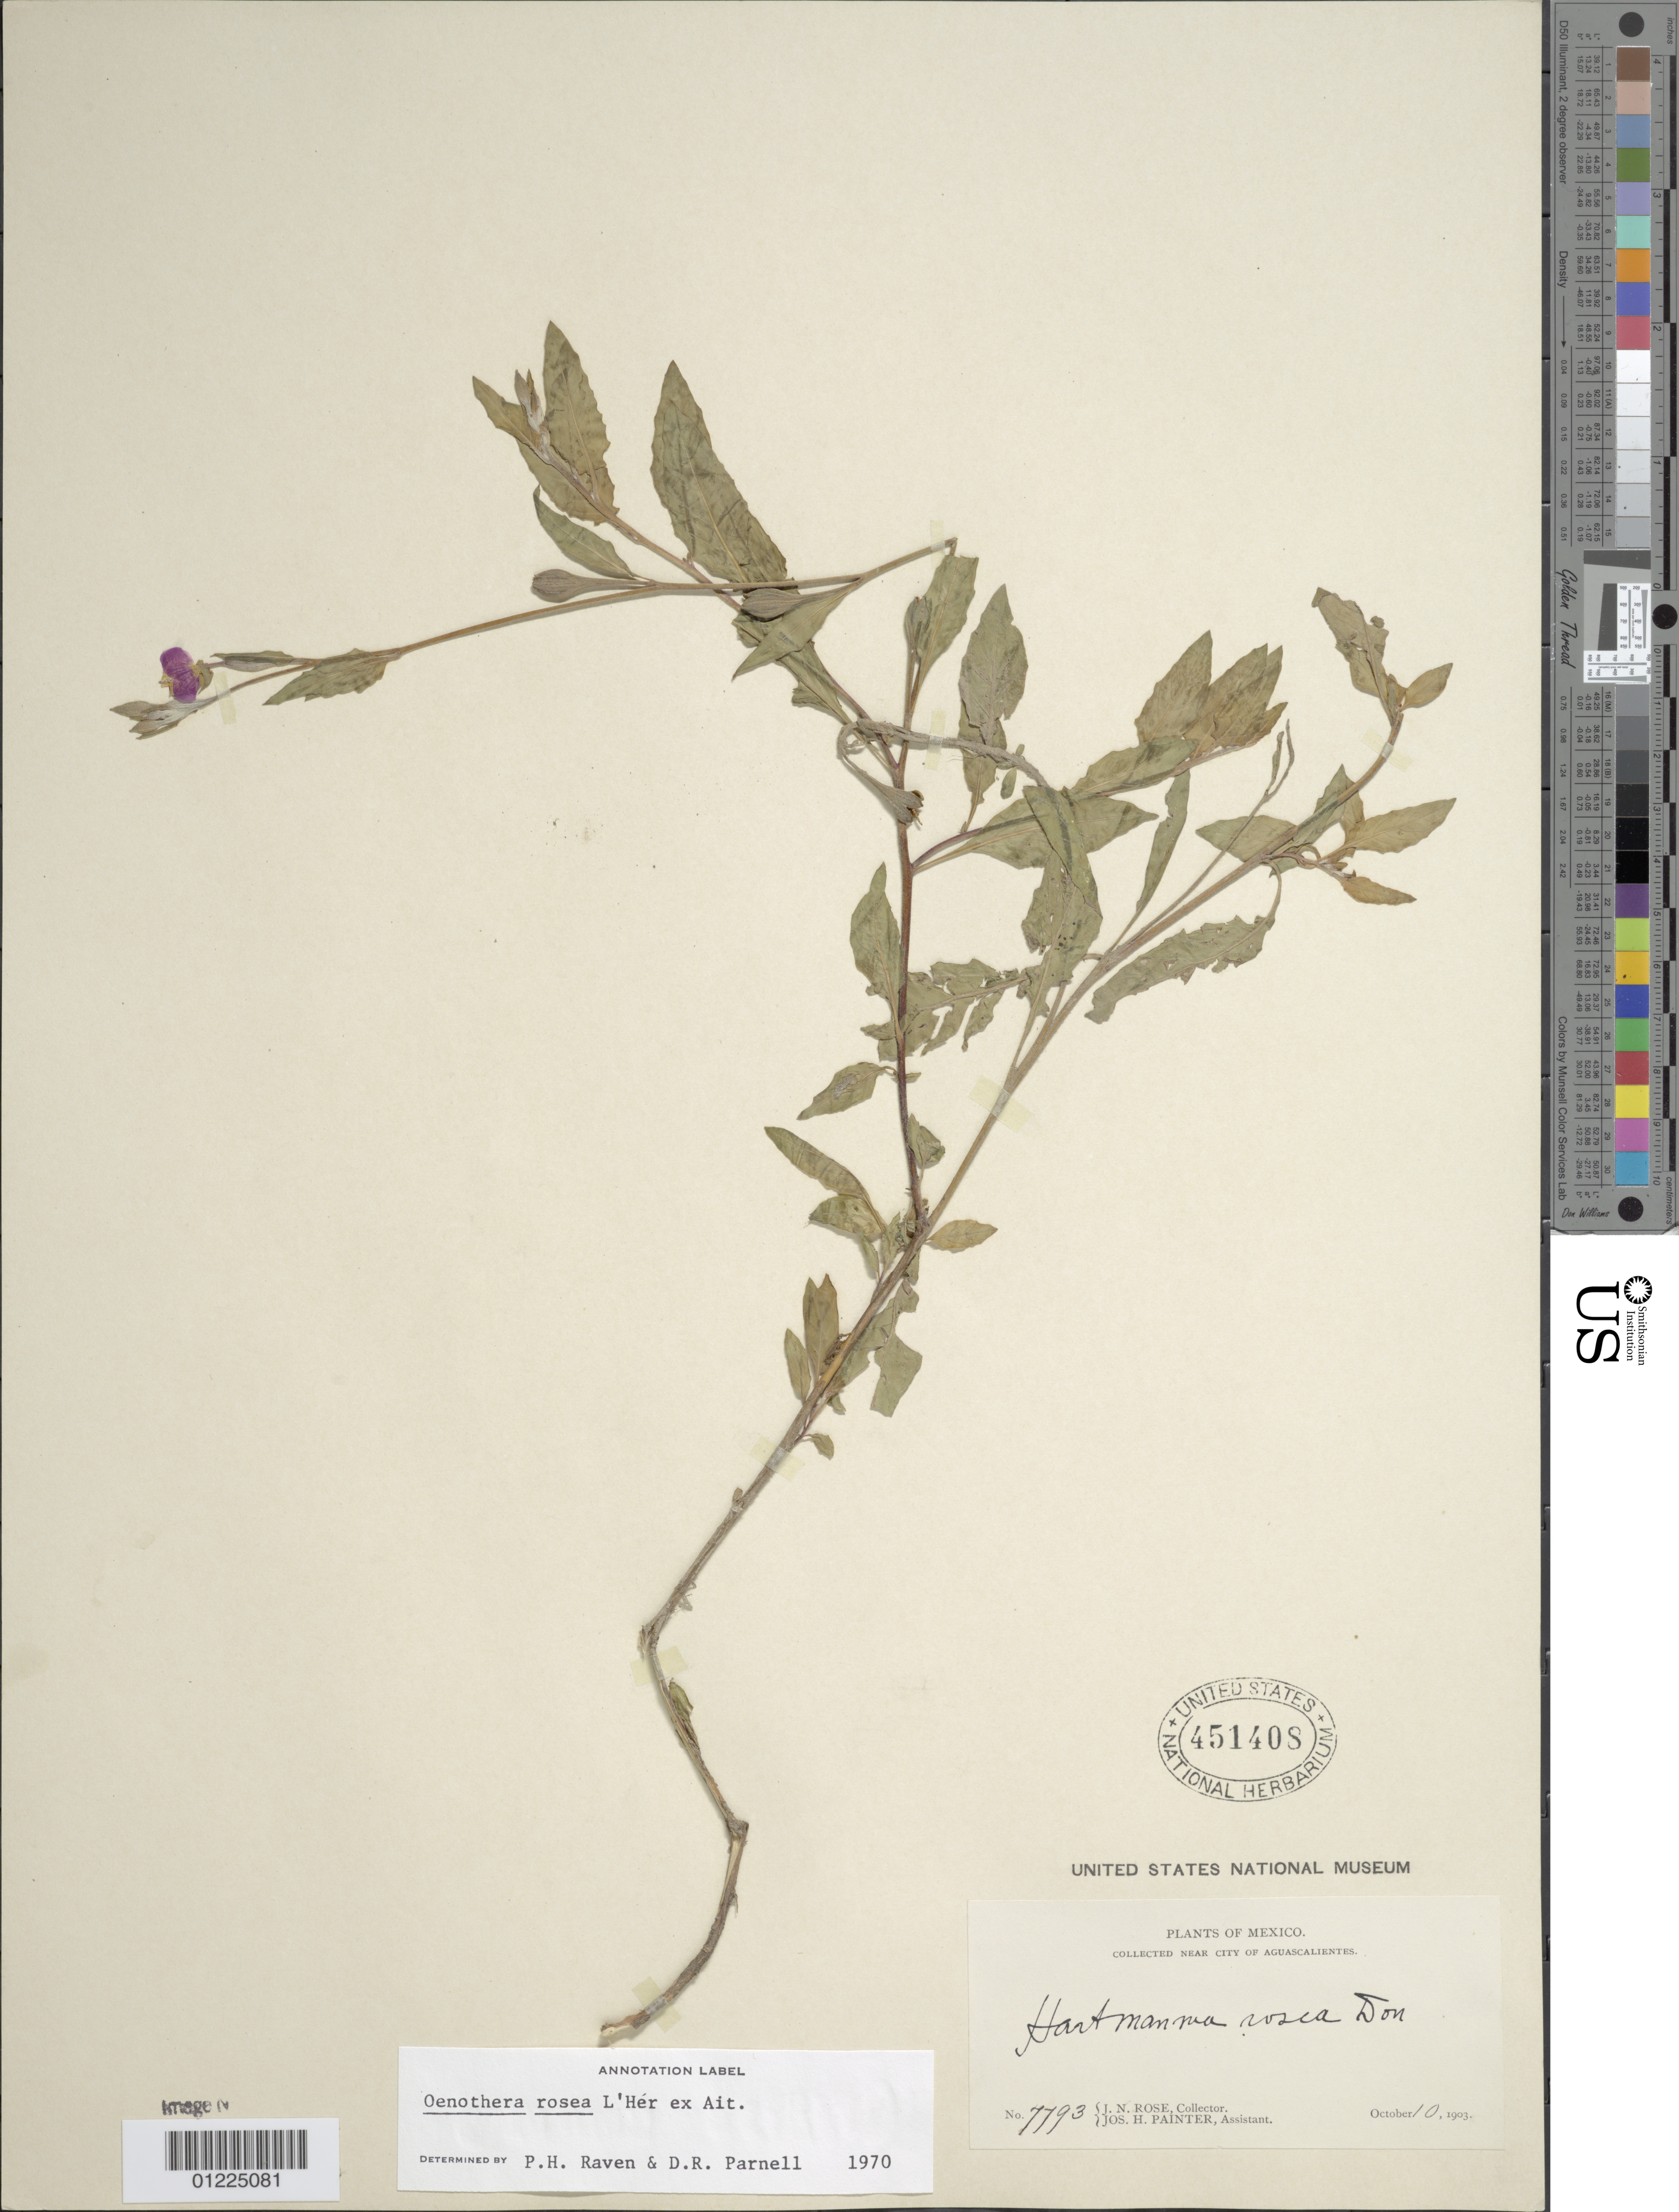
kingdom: Plantae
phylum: Tracheophyta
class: Magnoliopsida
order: Myrtales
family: Onagraceae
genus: Oenothera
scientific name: Oenothera rosea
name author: L'Hér. ex Aiton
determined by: Raven, P. H.; Parnell, D. R.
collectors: J. N. Rose & J. H. Painter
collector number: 7793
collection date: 1903-10-10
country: Mexico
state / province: Aguascalientes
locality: near city of Aguascalientes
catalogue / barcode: US 451408